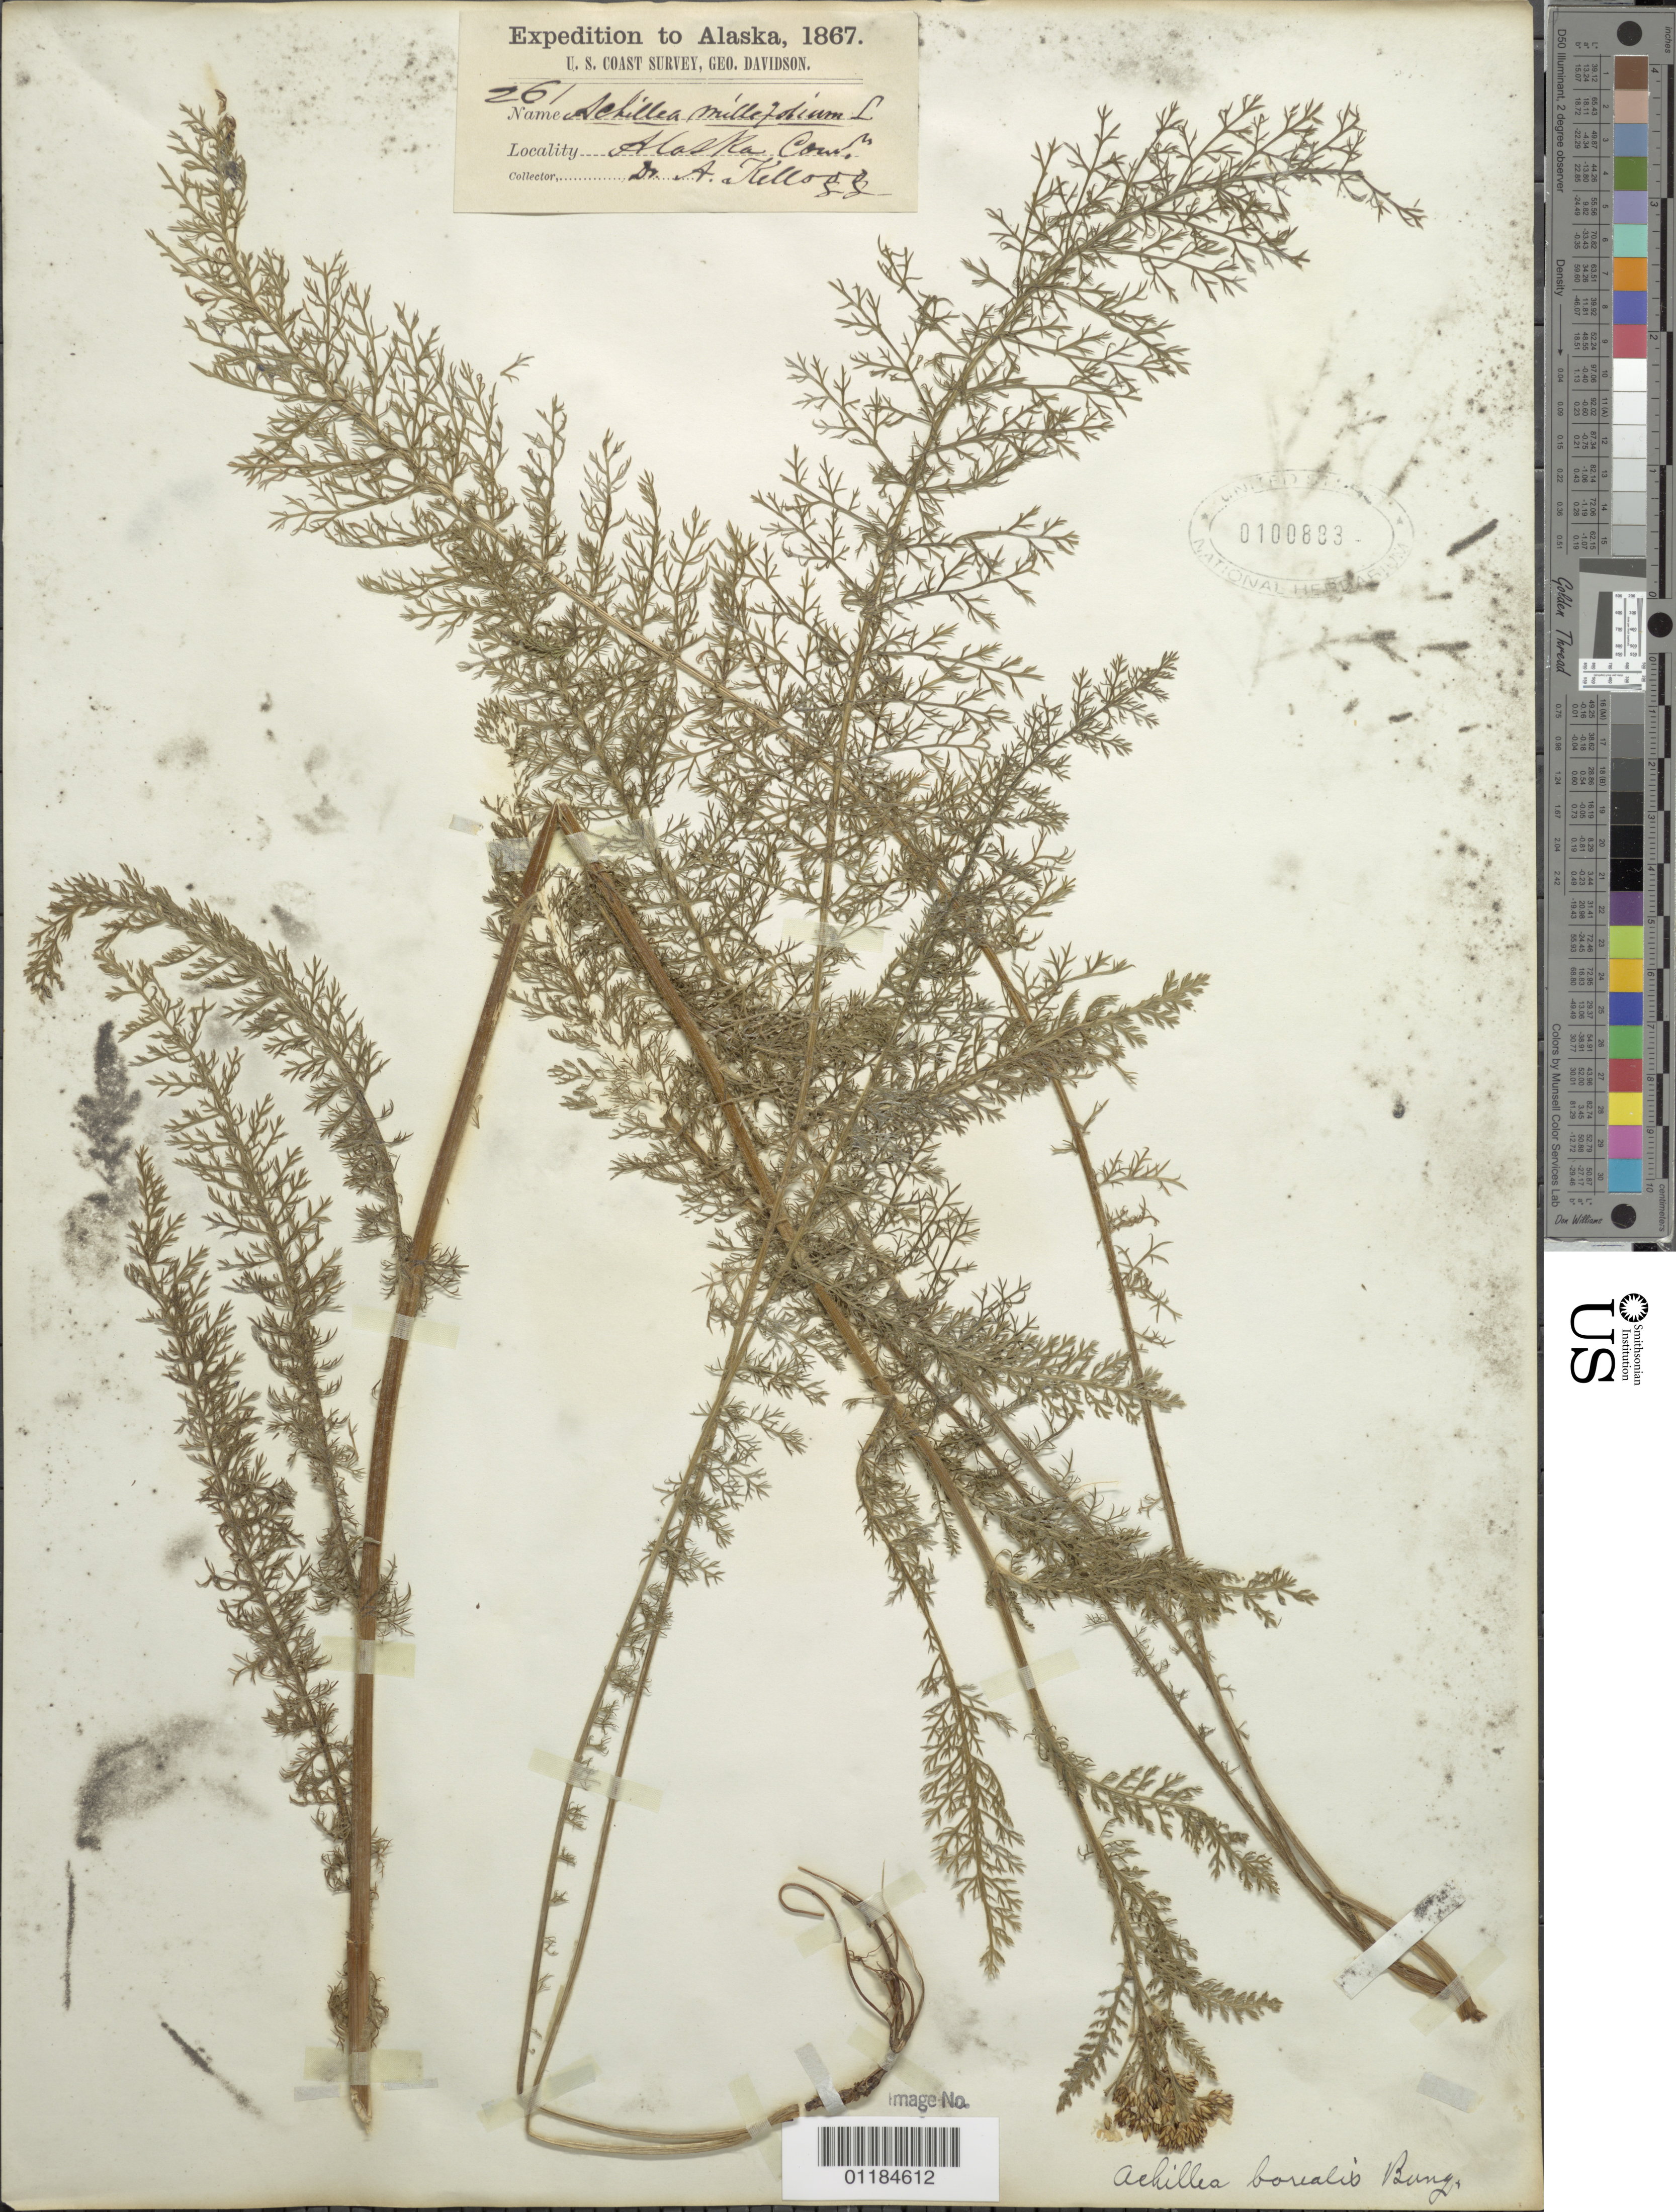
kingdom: Plantae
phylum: Tracheophyta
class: Magnoliopsida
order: Asterales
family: Asteraceae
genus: Achillea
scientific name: Achillea borealis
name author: Bong.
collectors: A. Kellogg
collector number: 261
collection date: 1867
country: United States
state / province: Alaska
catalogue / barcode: US 100883